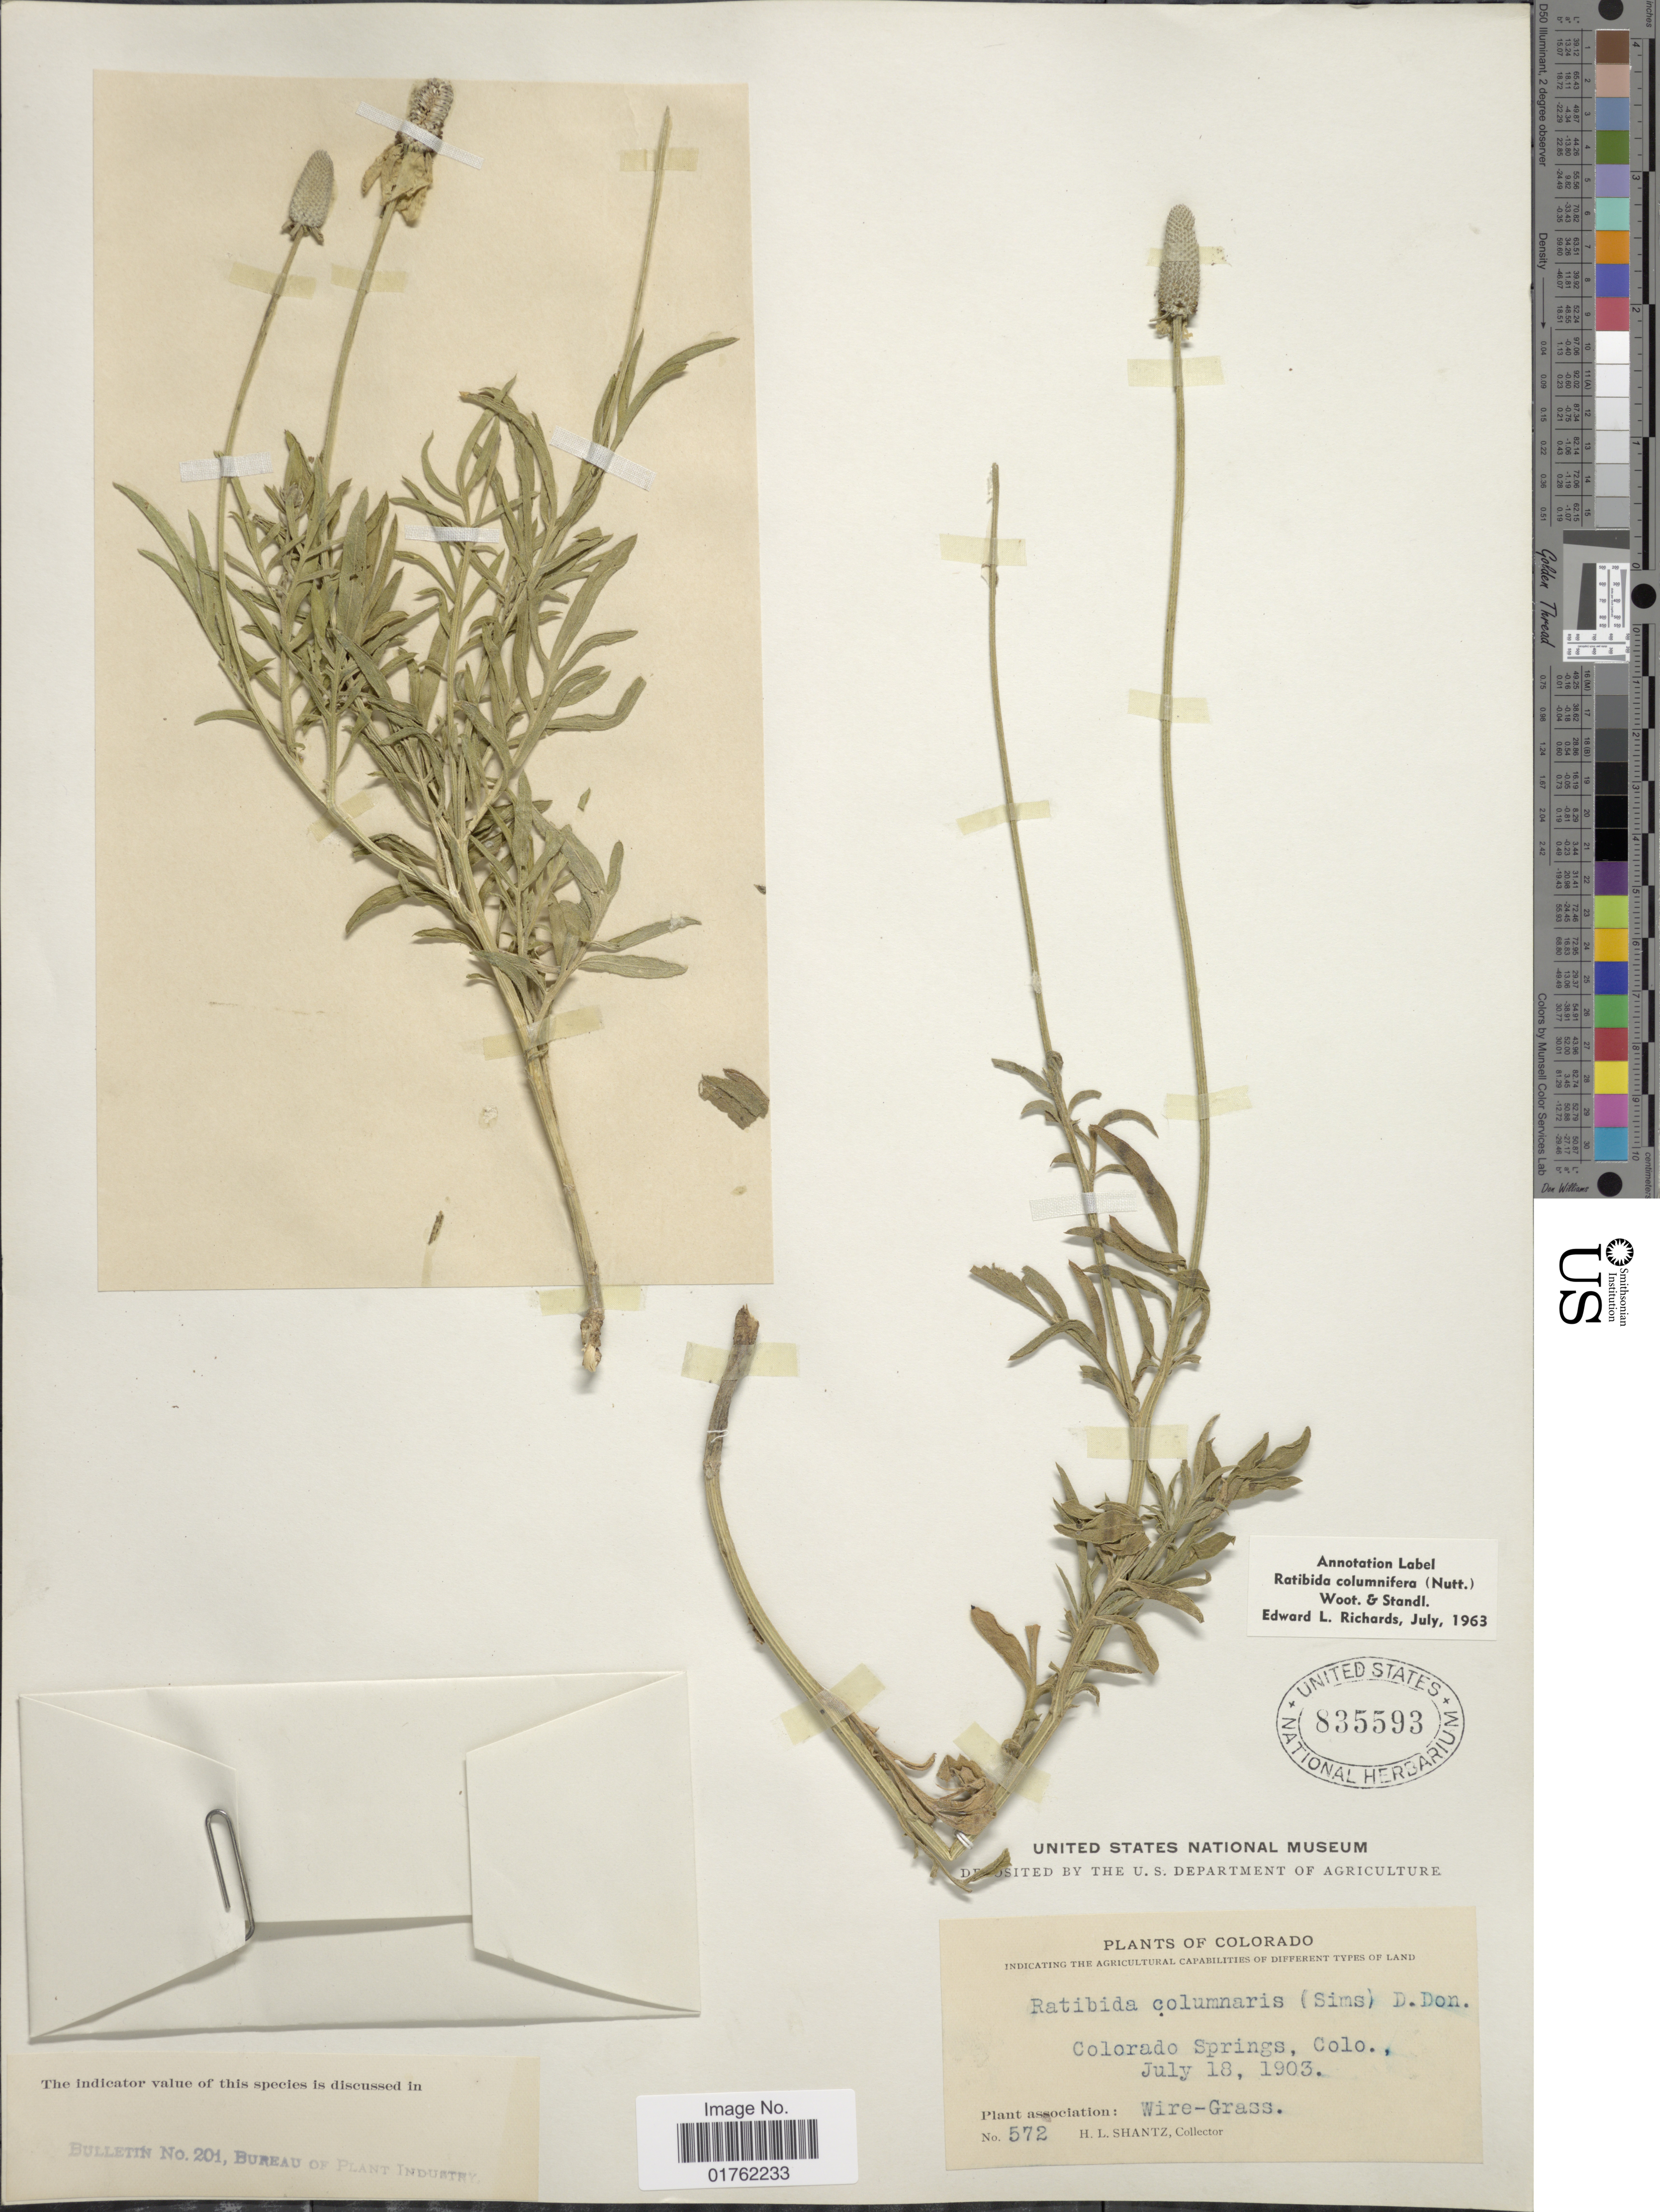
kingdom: Plantae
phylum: Tracheophyta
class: Magnoliopsida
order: Asterales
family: Asteraceae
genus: Ratibida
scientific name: Ratibida columnaris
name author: (Pursh) D. Don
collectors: H. Shantz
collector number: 572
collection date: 1903-07-18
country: United States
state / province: Colorado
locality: Colorado Springs, Colo., Plant. association: Wire-Grass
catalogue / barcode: US 835593